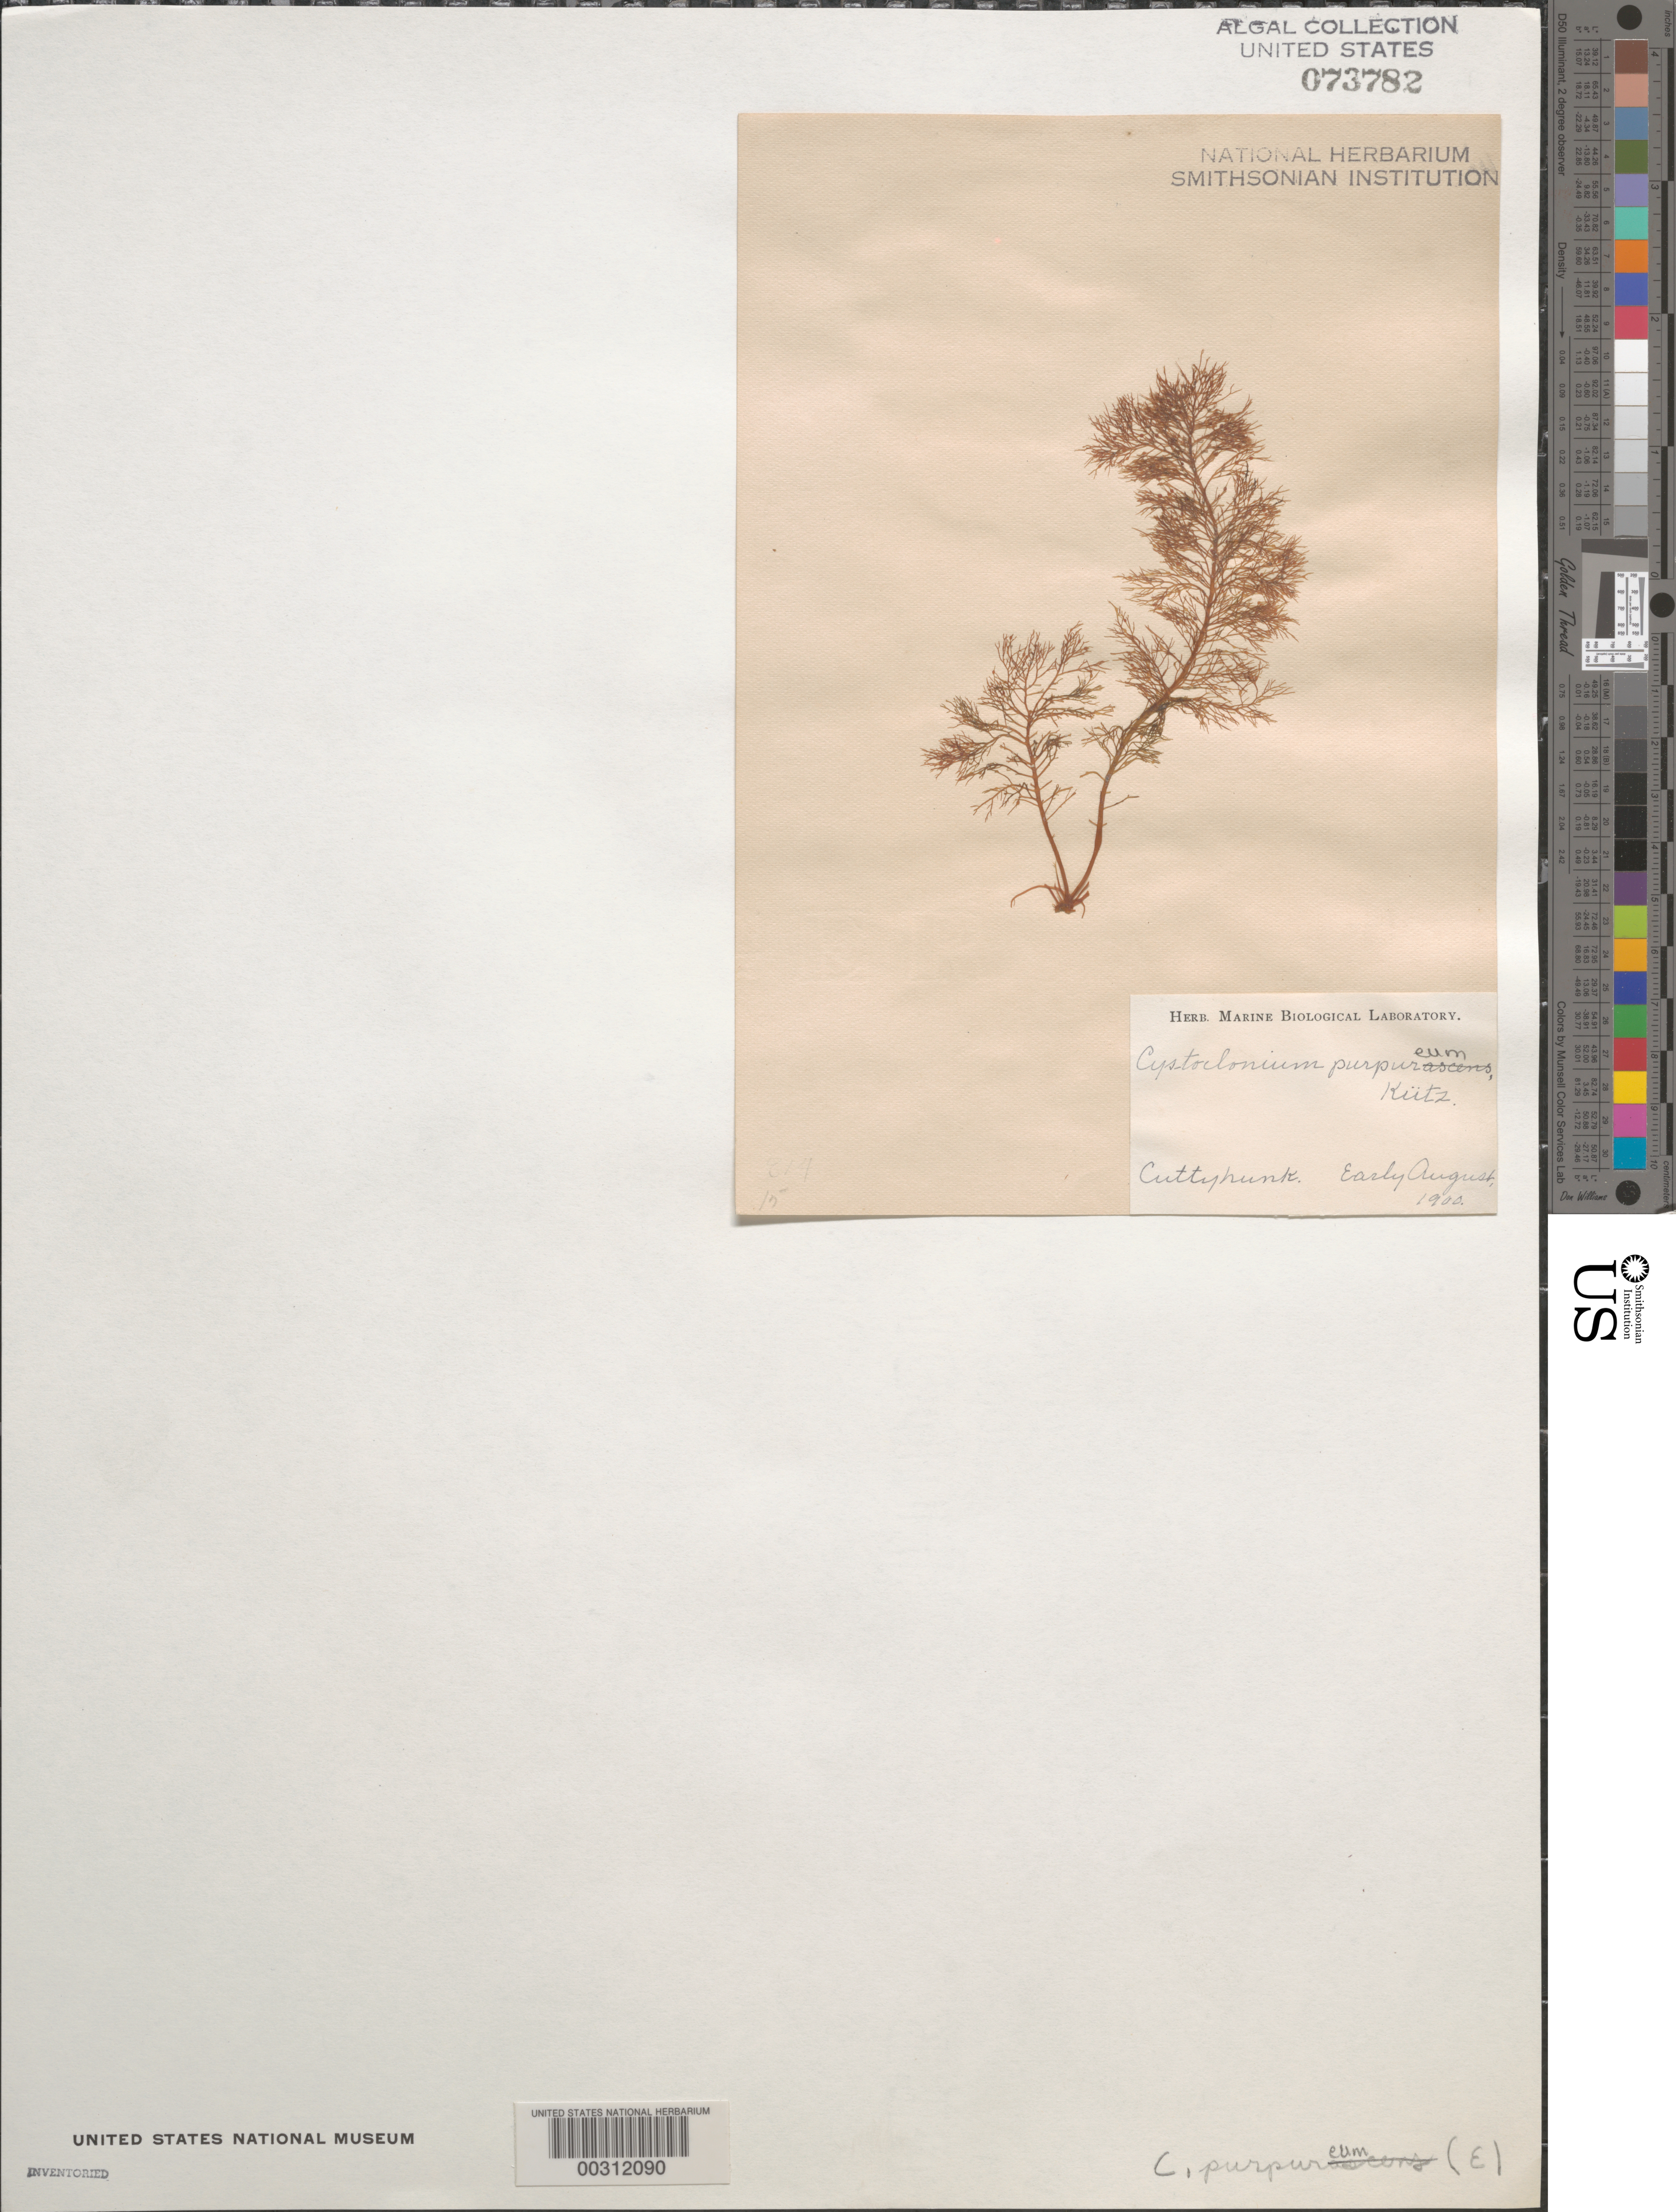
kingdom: Plantae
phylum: Rhodophyta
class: Florideophyceae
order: Gigartinales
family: Cystocloniaceae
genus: Cystoclonium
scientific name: Cystoclonium purpureum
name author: (Huds.) Batters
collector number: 15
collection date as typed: Aug 1900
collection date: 1900-08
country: United States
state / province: Massachusetts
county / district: Dukes County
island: Cuttyhunk Island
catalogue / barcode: US 73782